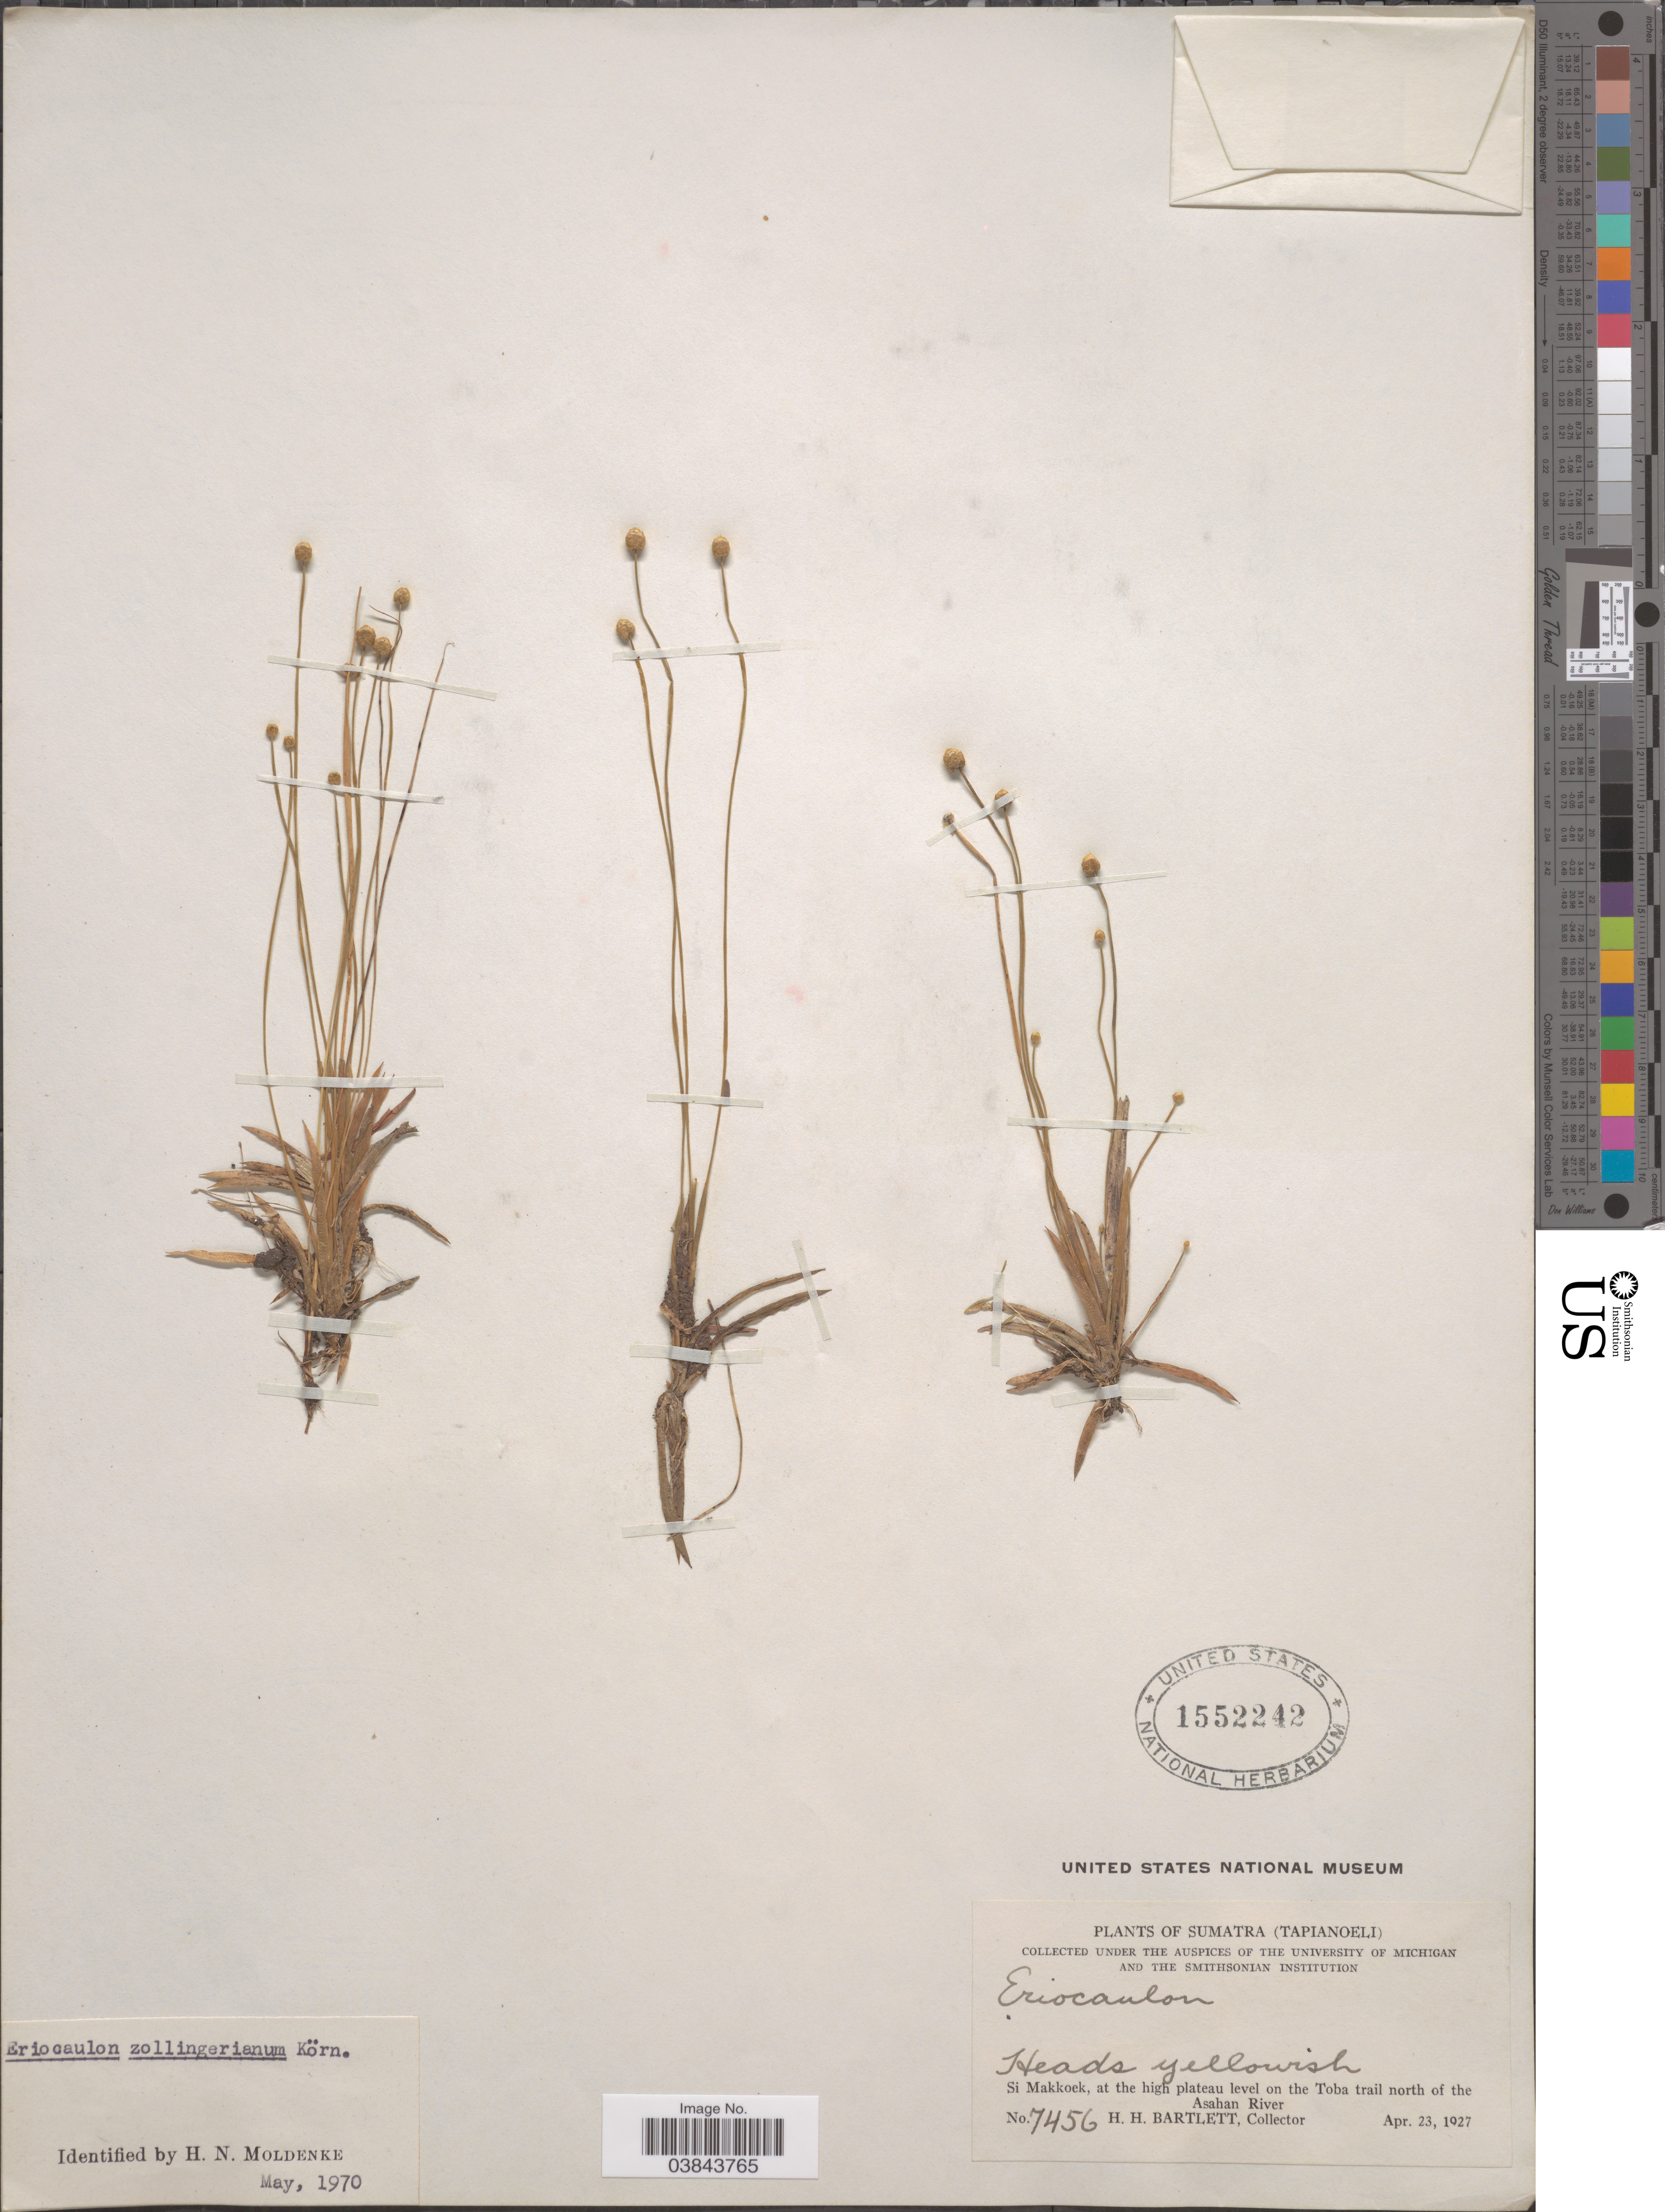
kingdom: Plantae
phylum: Tracheophyta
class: Liliopsida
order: Poales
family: Eriocaulaceae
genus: Eriocaulon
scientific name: Eriocaulon zollingerianum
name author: Körn.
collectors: H. H. Bartlett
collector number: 7456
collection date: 1927-04-23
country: Indonesia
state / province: Sumatra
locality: (Tapianoeli). Si Makkoek, at the high plateau level on the Toba trail north of the Asahan River.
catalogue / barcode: US 1552242